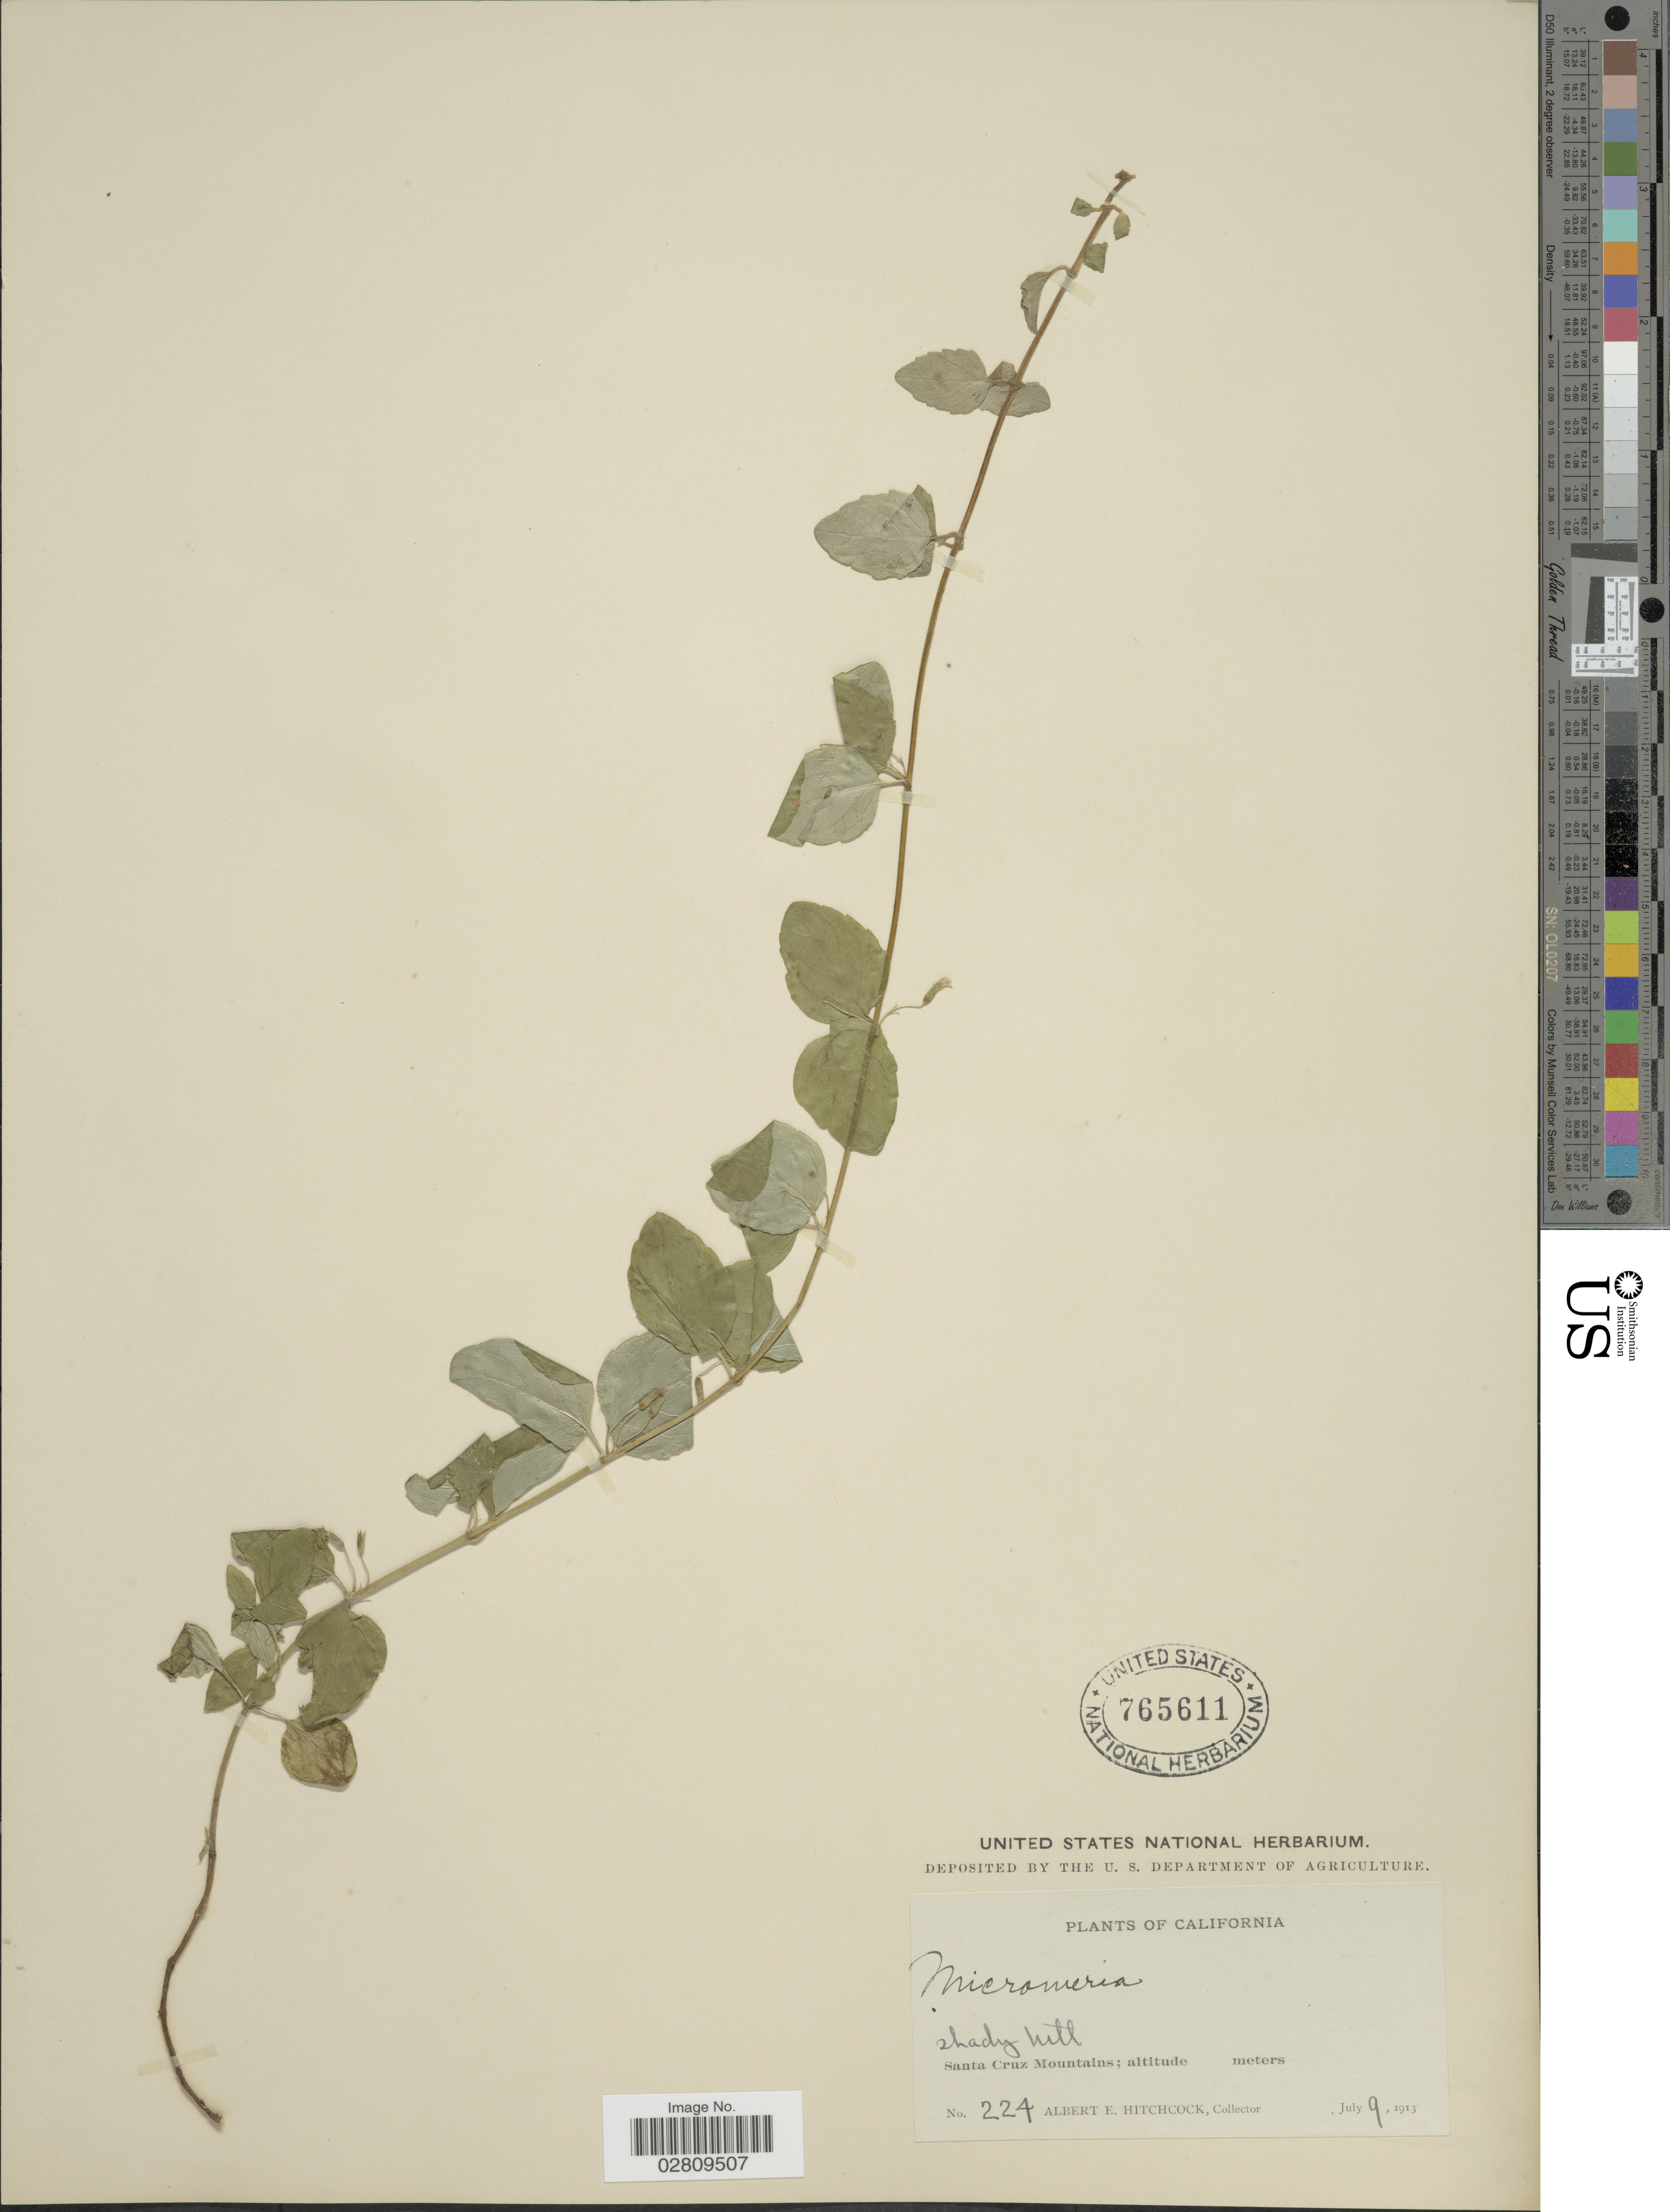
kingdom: Plantae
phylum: Tracheophyta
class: Magnoliopsida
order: Lamiales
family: Lamiaceae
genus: Micromeria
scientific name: Micromeria douglasii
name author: Benth.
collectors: A. Hitchcock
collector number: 224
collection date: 1913-07-09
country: United States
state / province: California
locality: Santa Cruz Mountains.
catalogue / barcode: US 765611